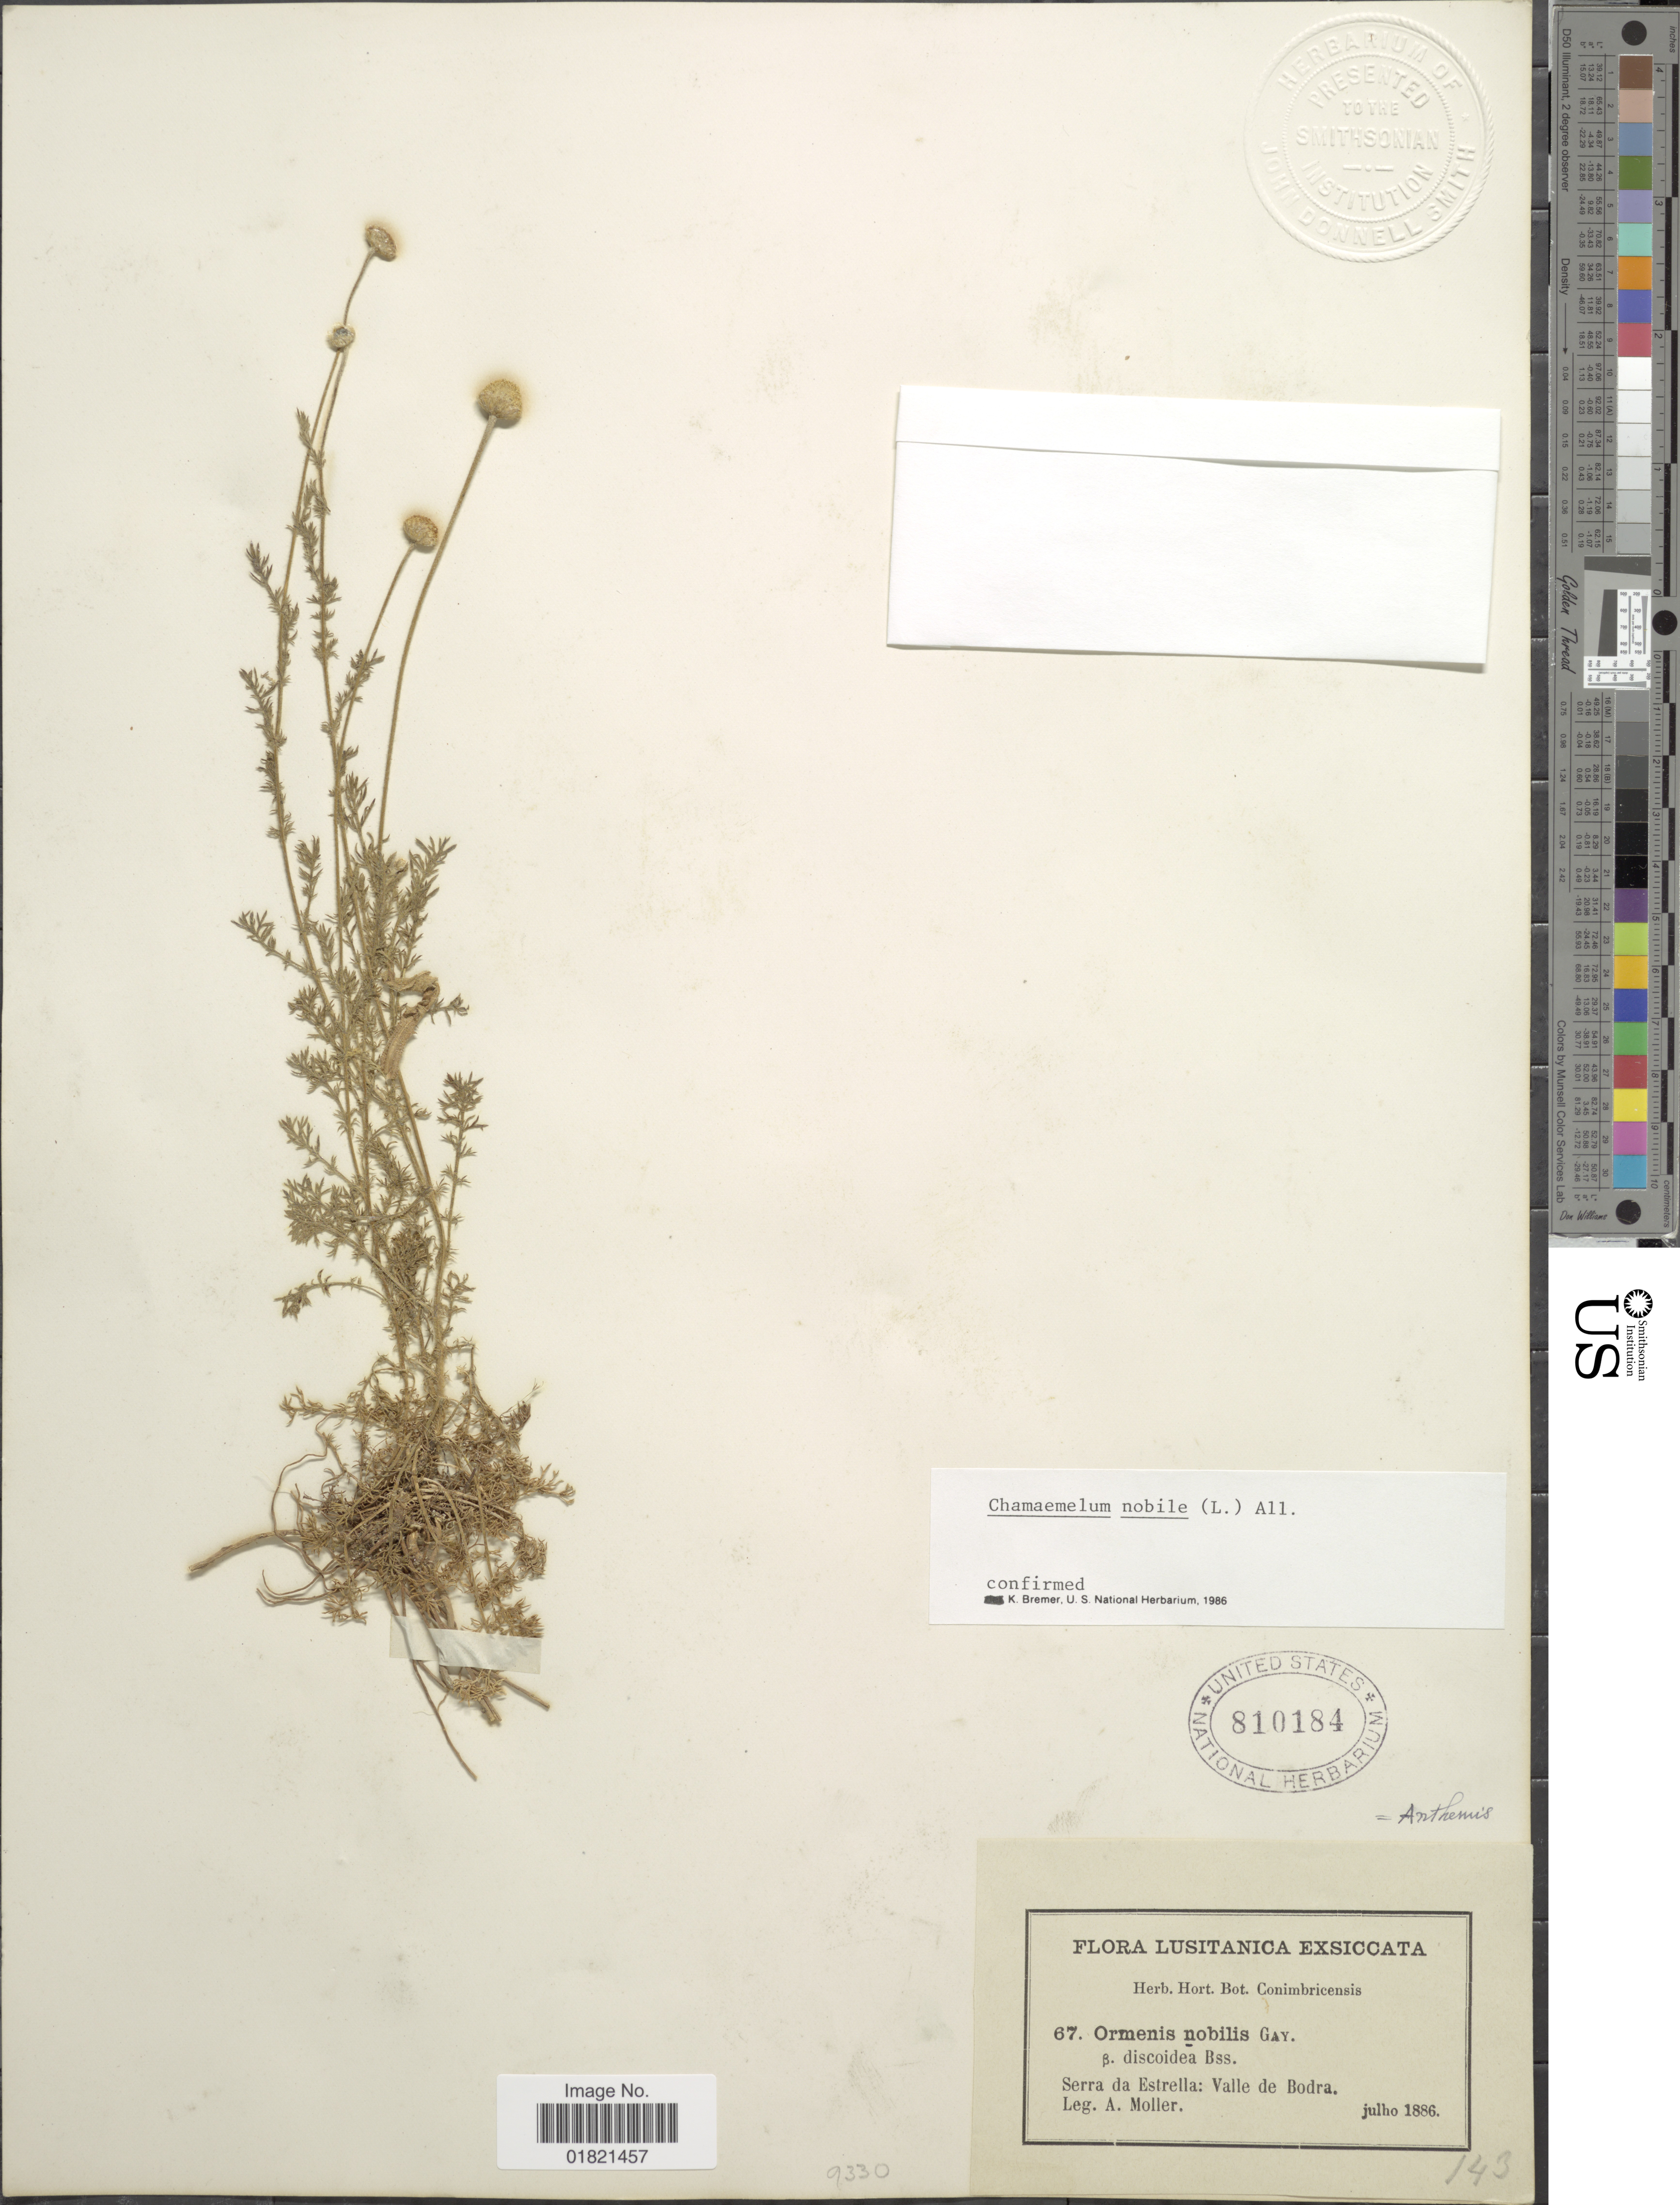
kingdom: Plantae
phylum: Tracheophyta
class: Magnoliopsida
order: Asterales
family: Asteraceae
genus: Chamaemelum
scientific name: Chamaemelum nobile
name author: (L.) All.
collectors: A. Moller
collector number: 67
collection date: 1886-07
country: Portugal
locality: Lusitanica, Serra da Estrella: Valle de Bodra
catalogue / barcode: US 810184